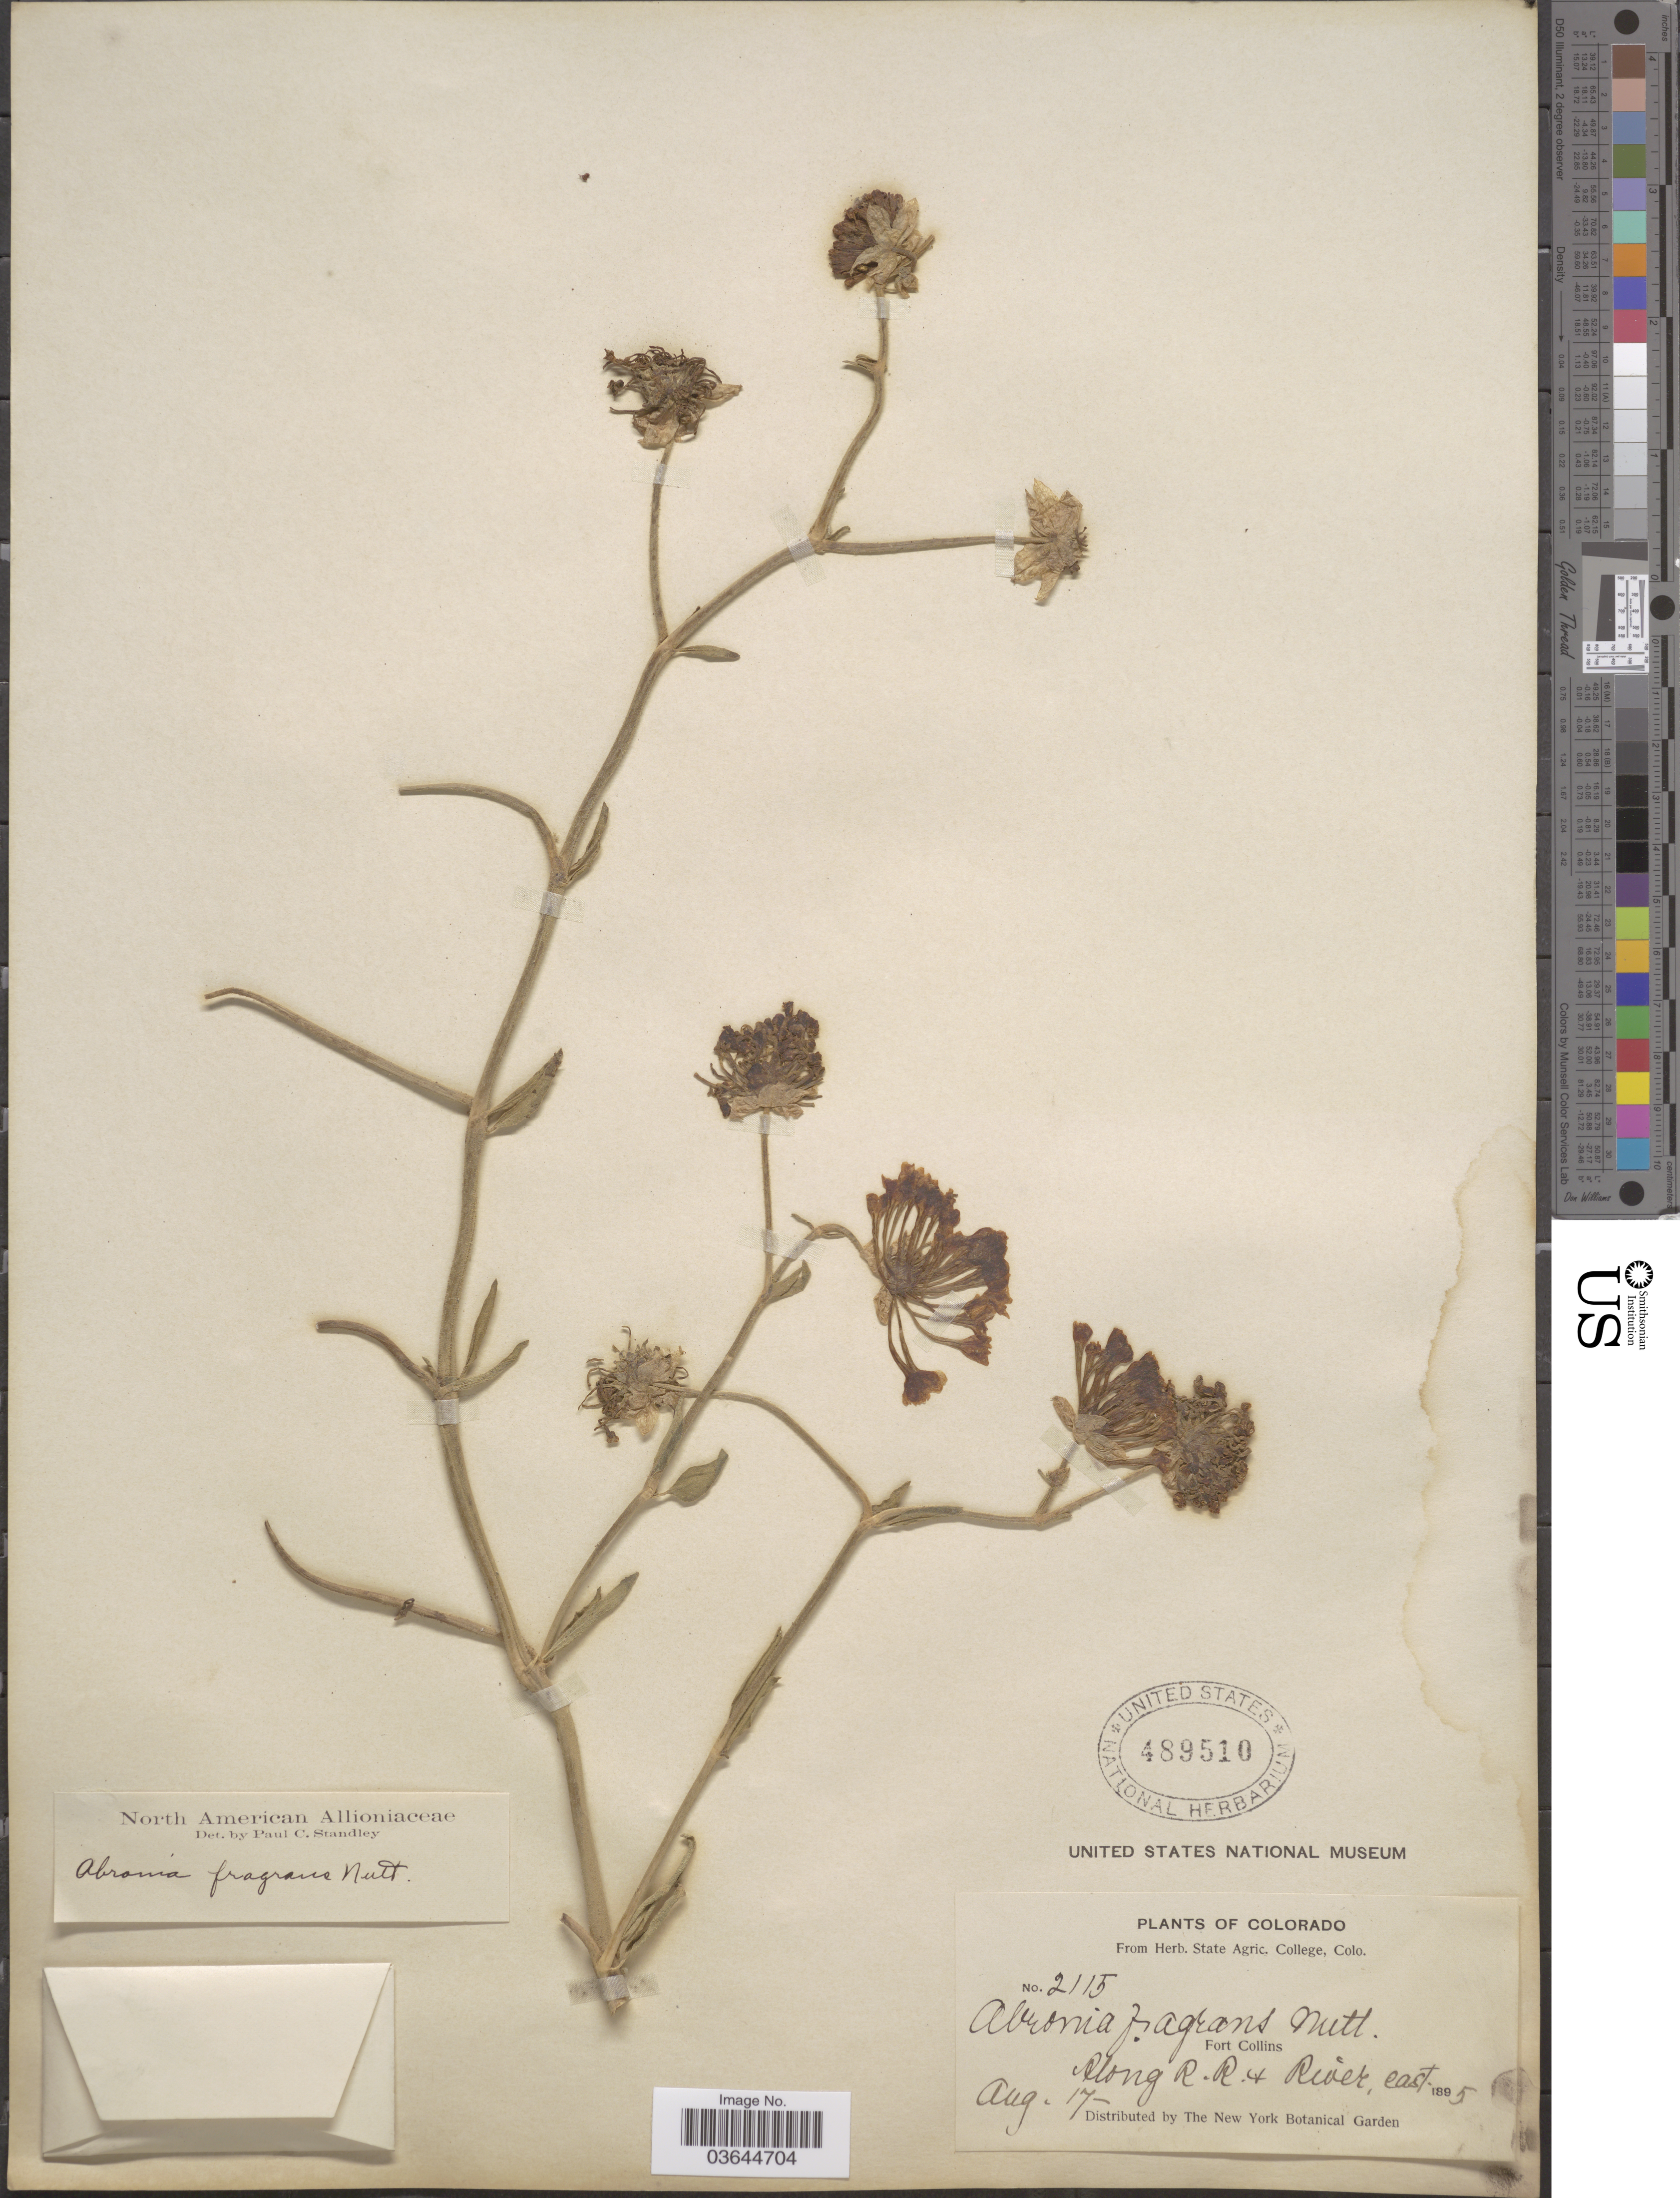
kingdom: Plantae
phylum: Tracheophyta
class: Magnoliopsida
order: Caryophyllales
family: Nyctaginaceae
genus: Abronia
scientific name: Abronia fragrans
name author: Nutt. ex Hook.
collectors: ex herb. State Agric. College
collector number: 2115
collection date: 1895-08-17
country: United States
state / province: Colorado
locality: Along R.R. + River, east. Fort Collins.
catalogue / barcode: US 489510